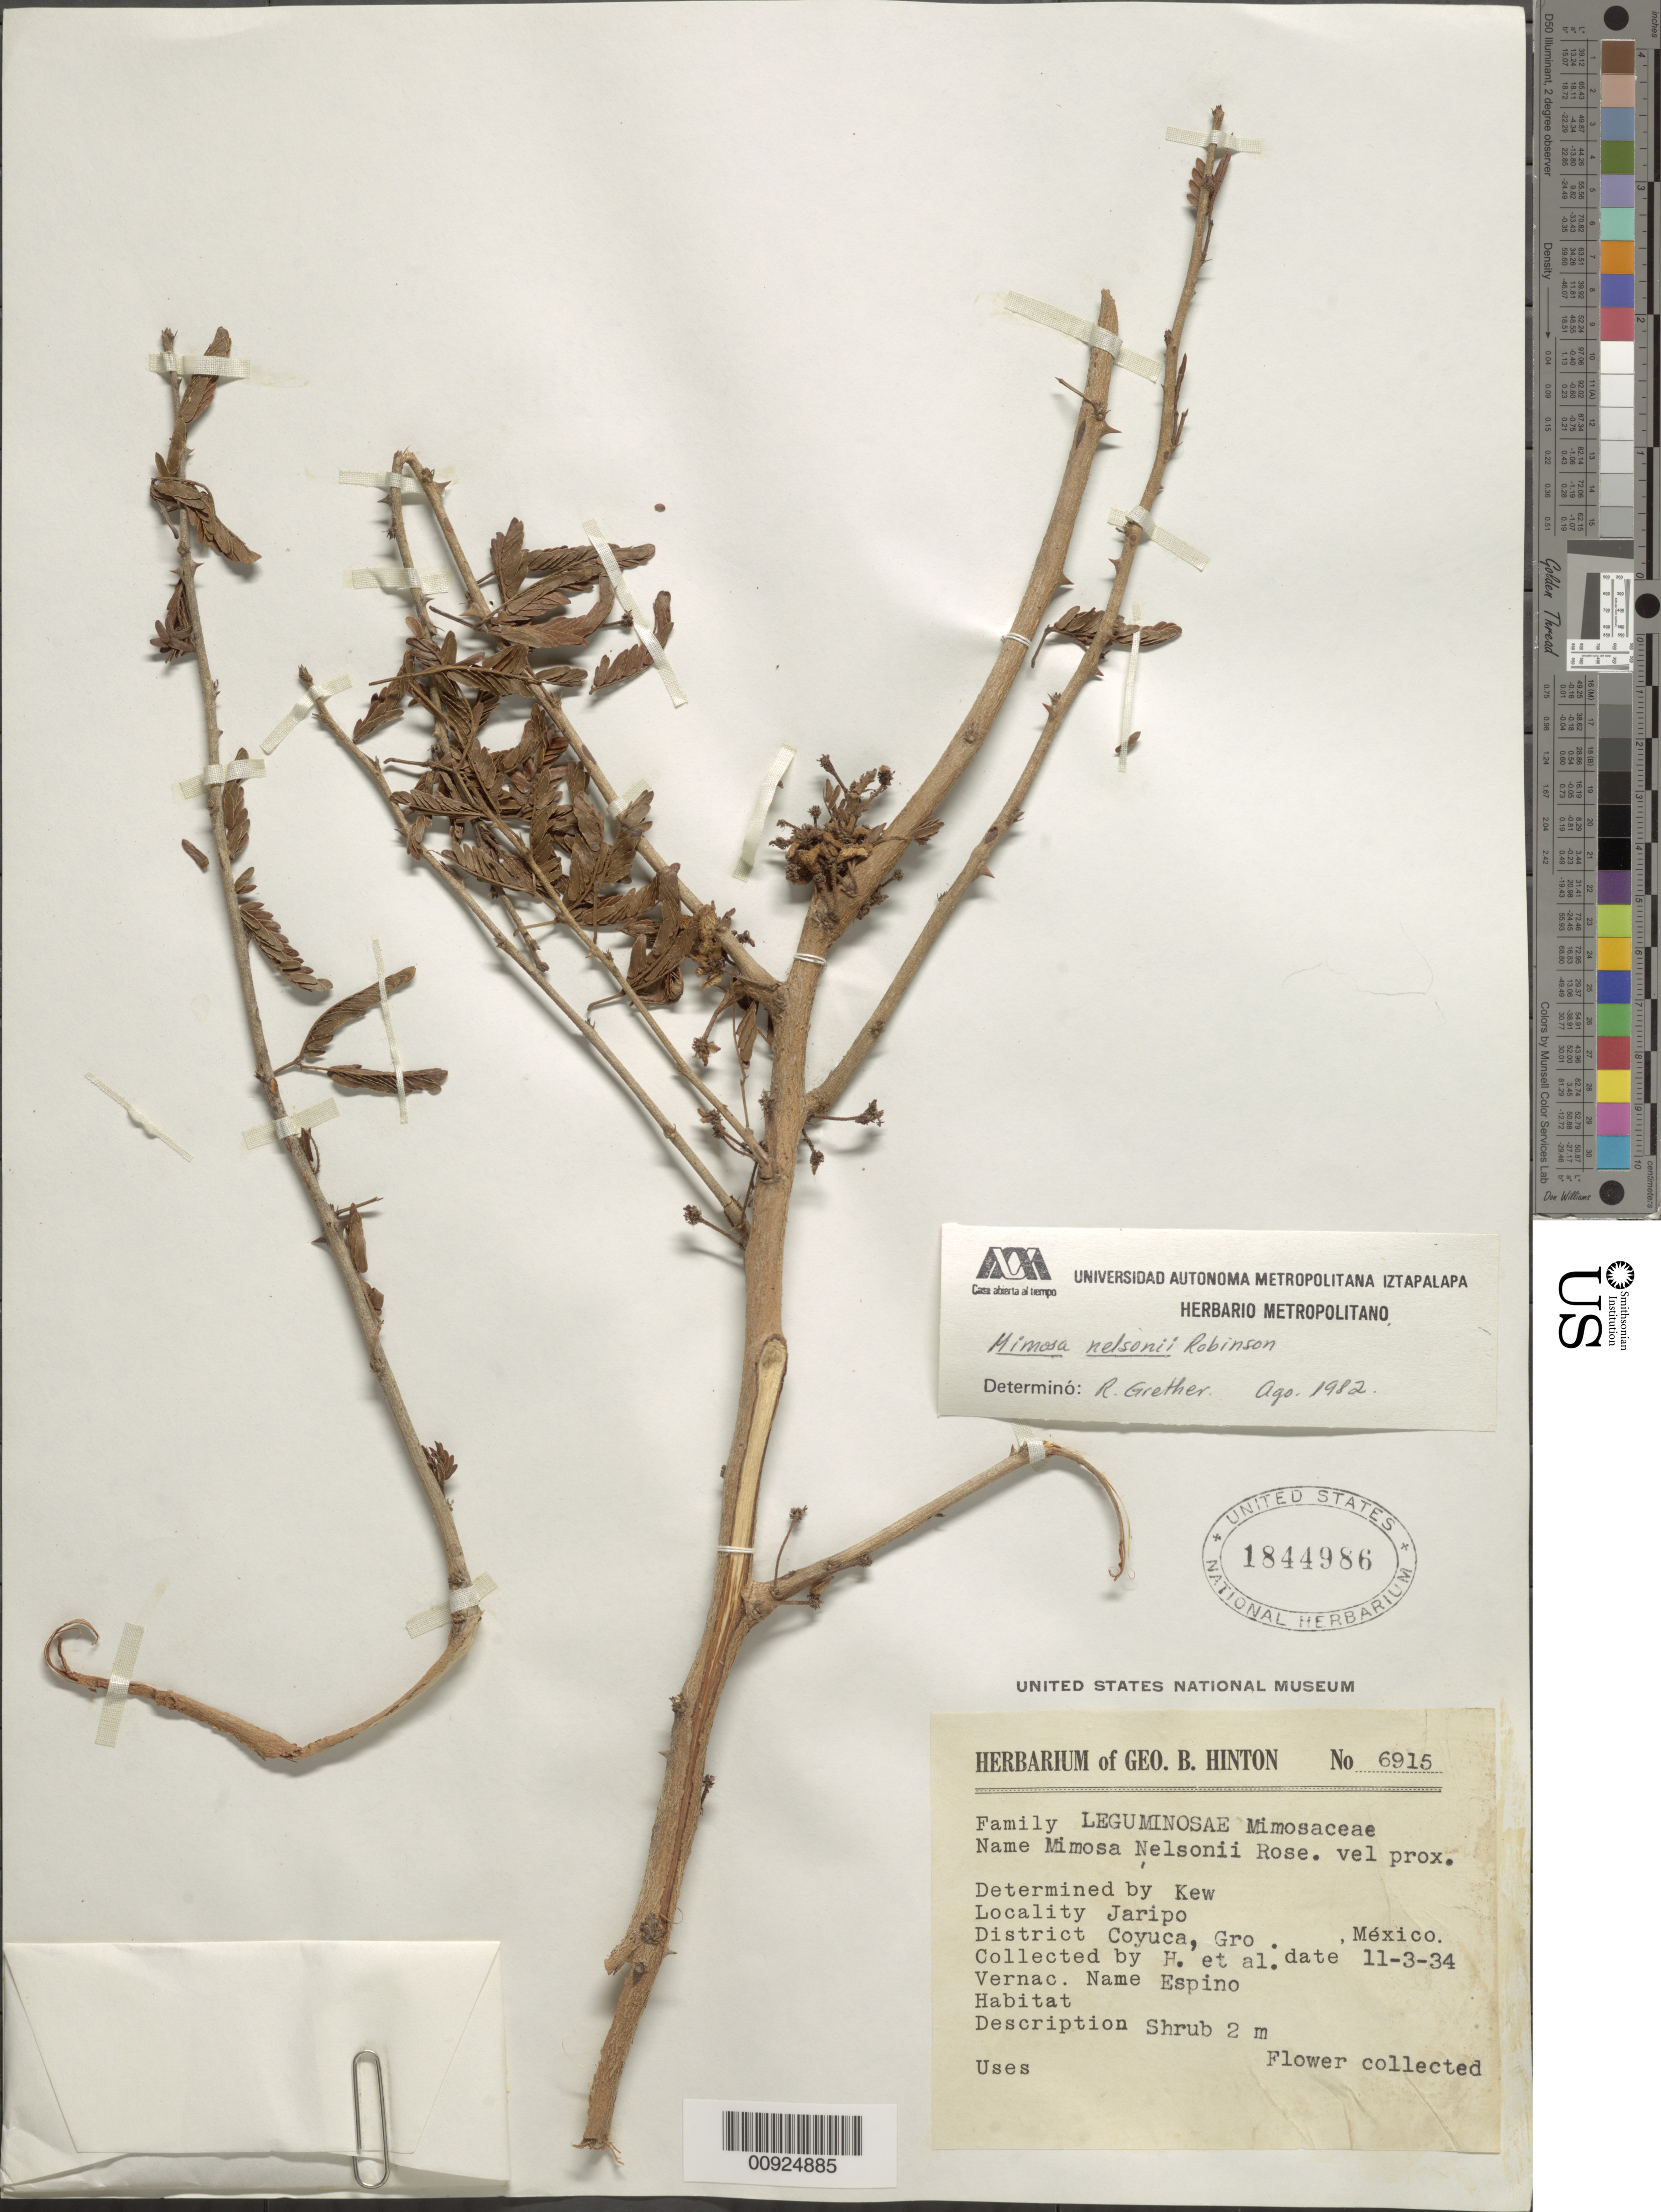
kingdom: Plantae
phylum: Tracheophyta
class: Magnoliopsida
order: Fabales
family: Fabaceae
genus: Mimosa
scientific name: Mimosa nelsonii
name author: B.L. Rob.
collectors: G. B. Hinton & et al.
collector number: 6915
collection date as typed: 03 Nov 1934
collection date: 1934-11-03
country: Mexico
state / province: Guerrero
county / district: Coyuca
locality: Jaripo, District Coyuca, Guerrero.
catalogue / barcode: US 1844986